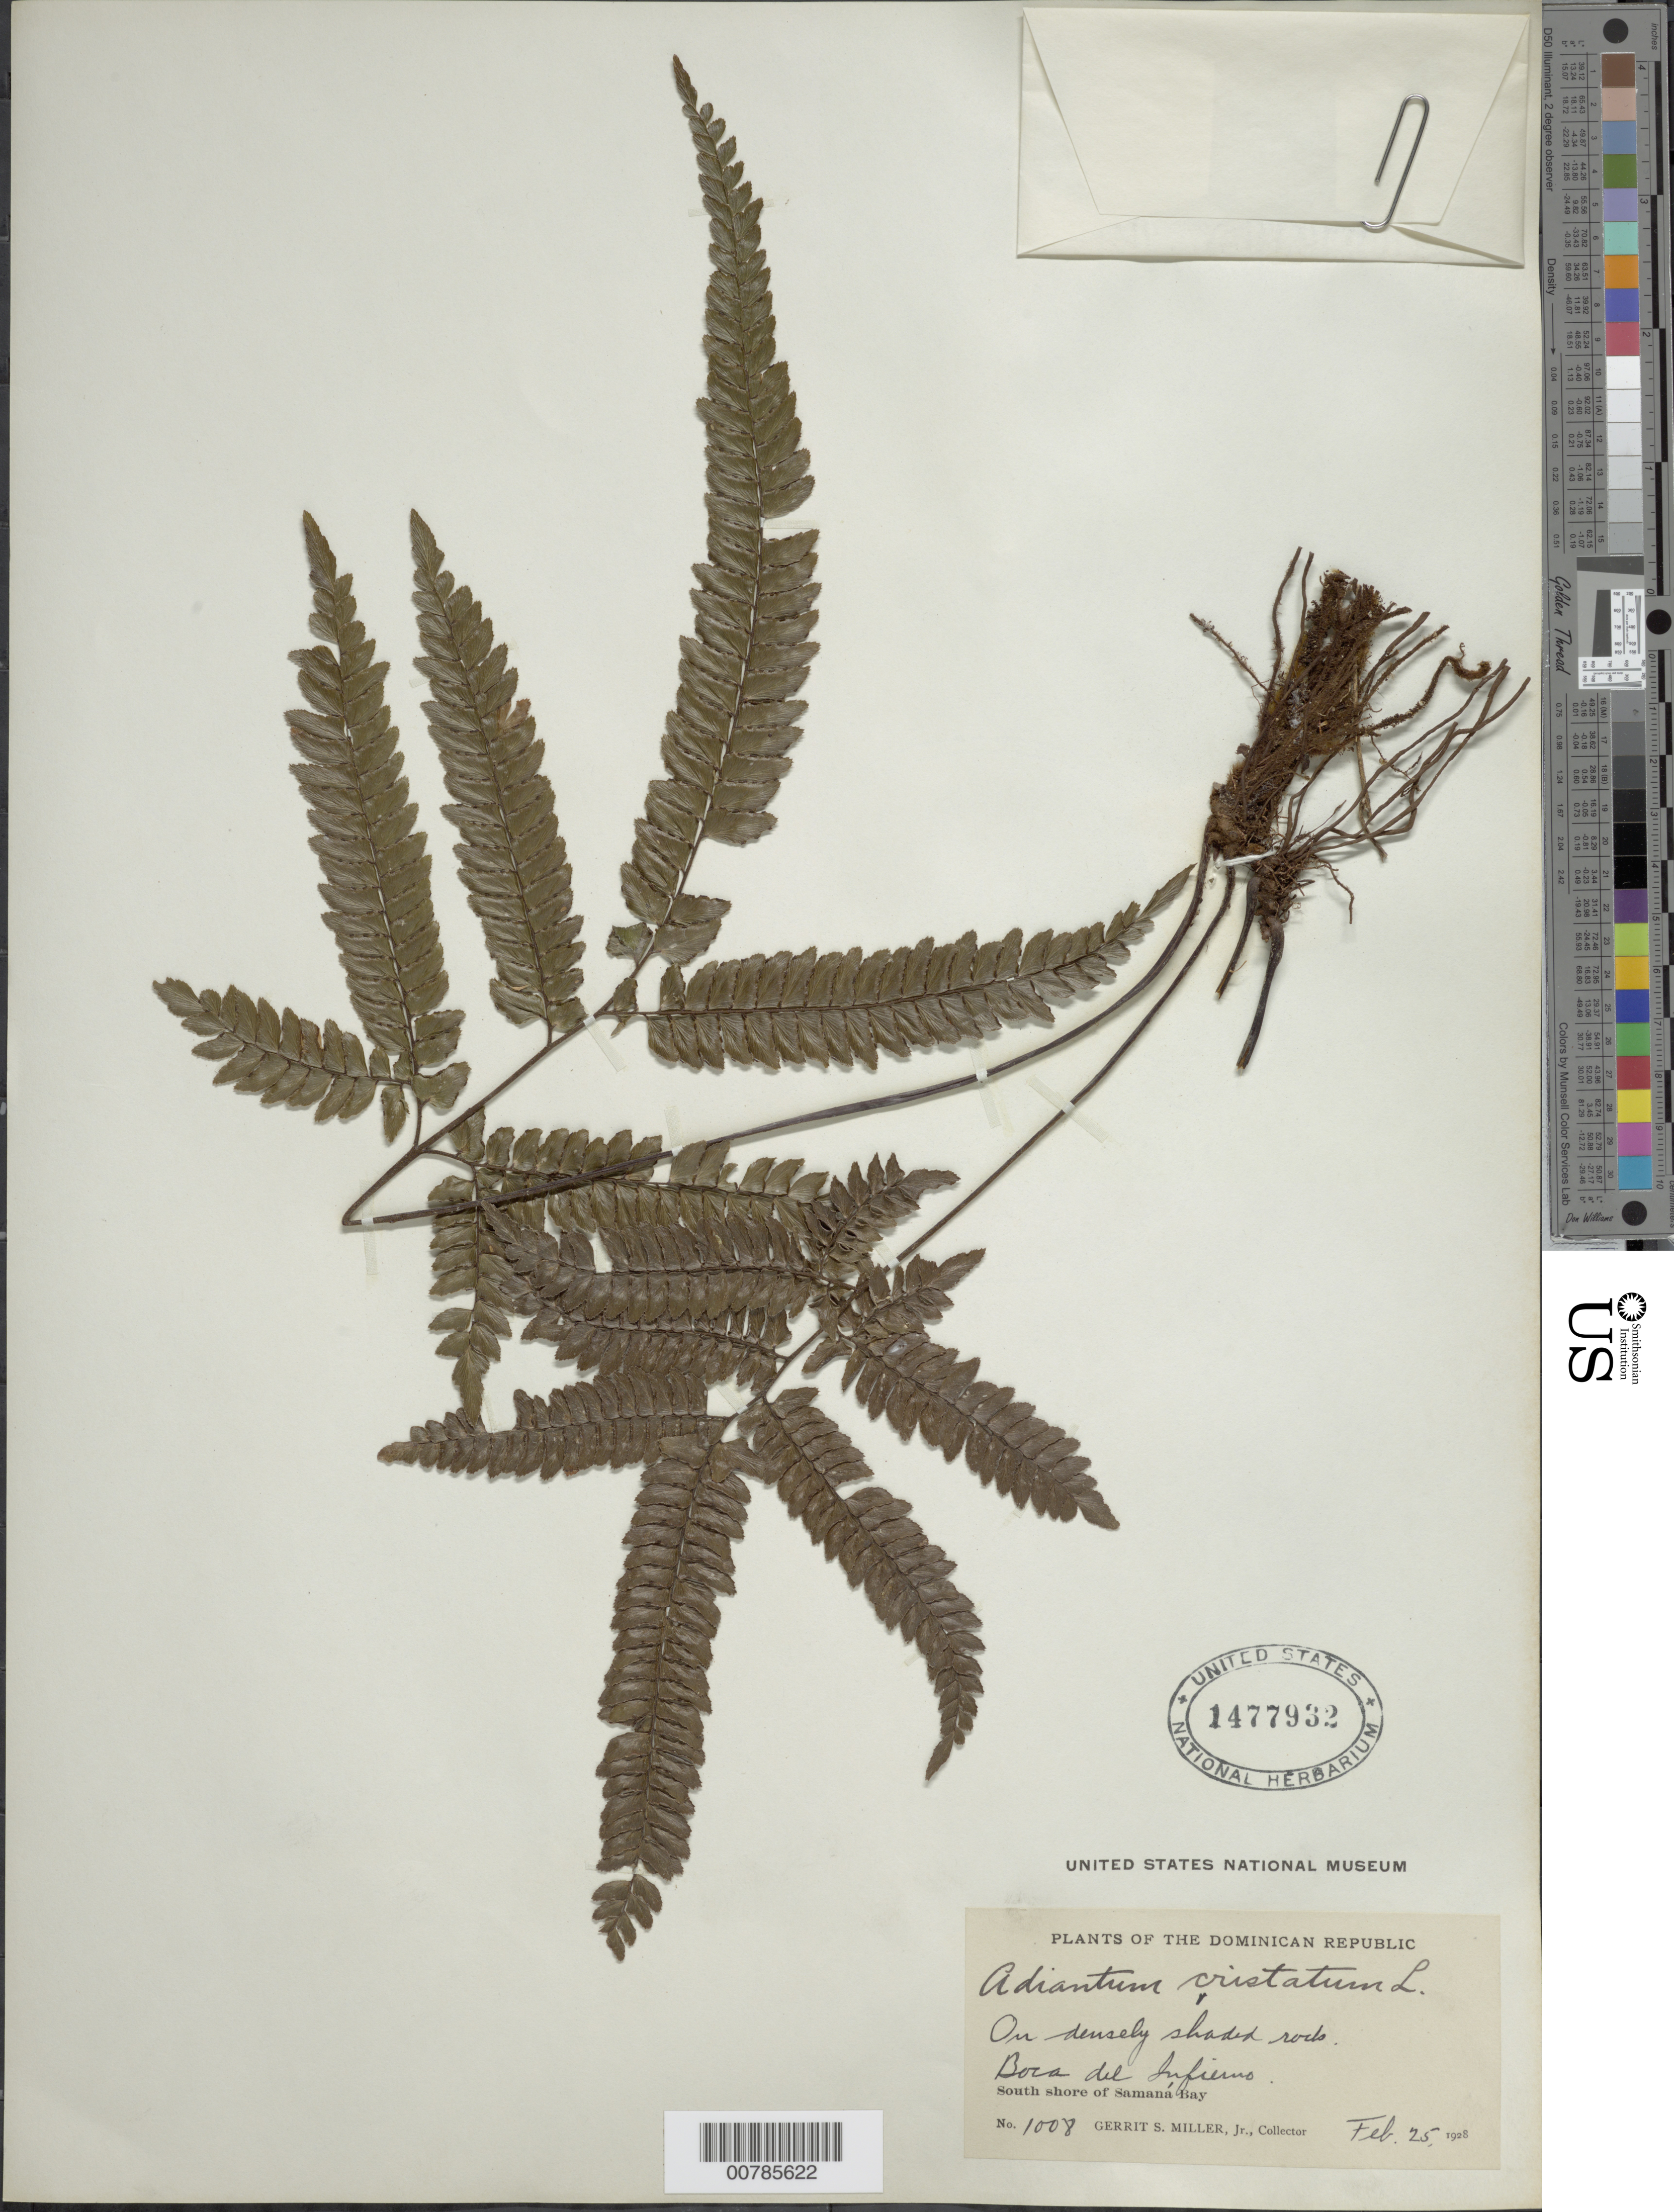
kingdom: Plantae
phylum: Tracheophyta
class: Polypodiopsida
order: Polypodiales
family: Pteridaceae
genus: Adiantum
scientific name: Adiantum pyramidale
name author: (L.) Willd.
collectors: G. S. Miller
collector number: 1008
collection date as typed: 25 Feb 1928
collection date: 1928-02-25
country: Dominican Republic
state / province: Samana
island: Hispaniola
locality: Boca del Infierno, south shore of Samaná Bay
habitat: On densely shaded rock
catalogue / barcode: US 1477932